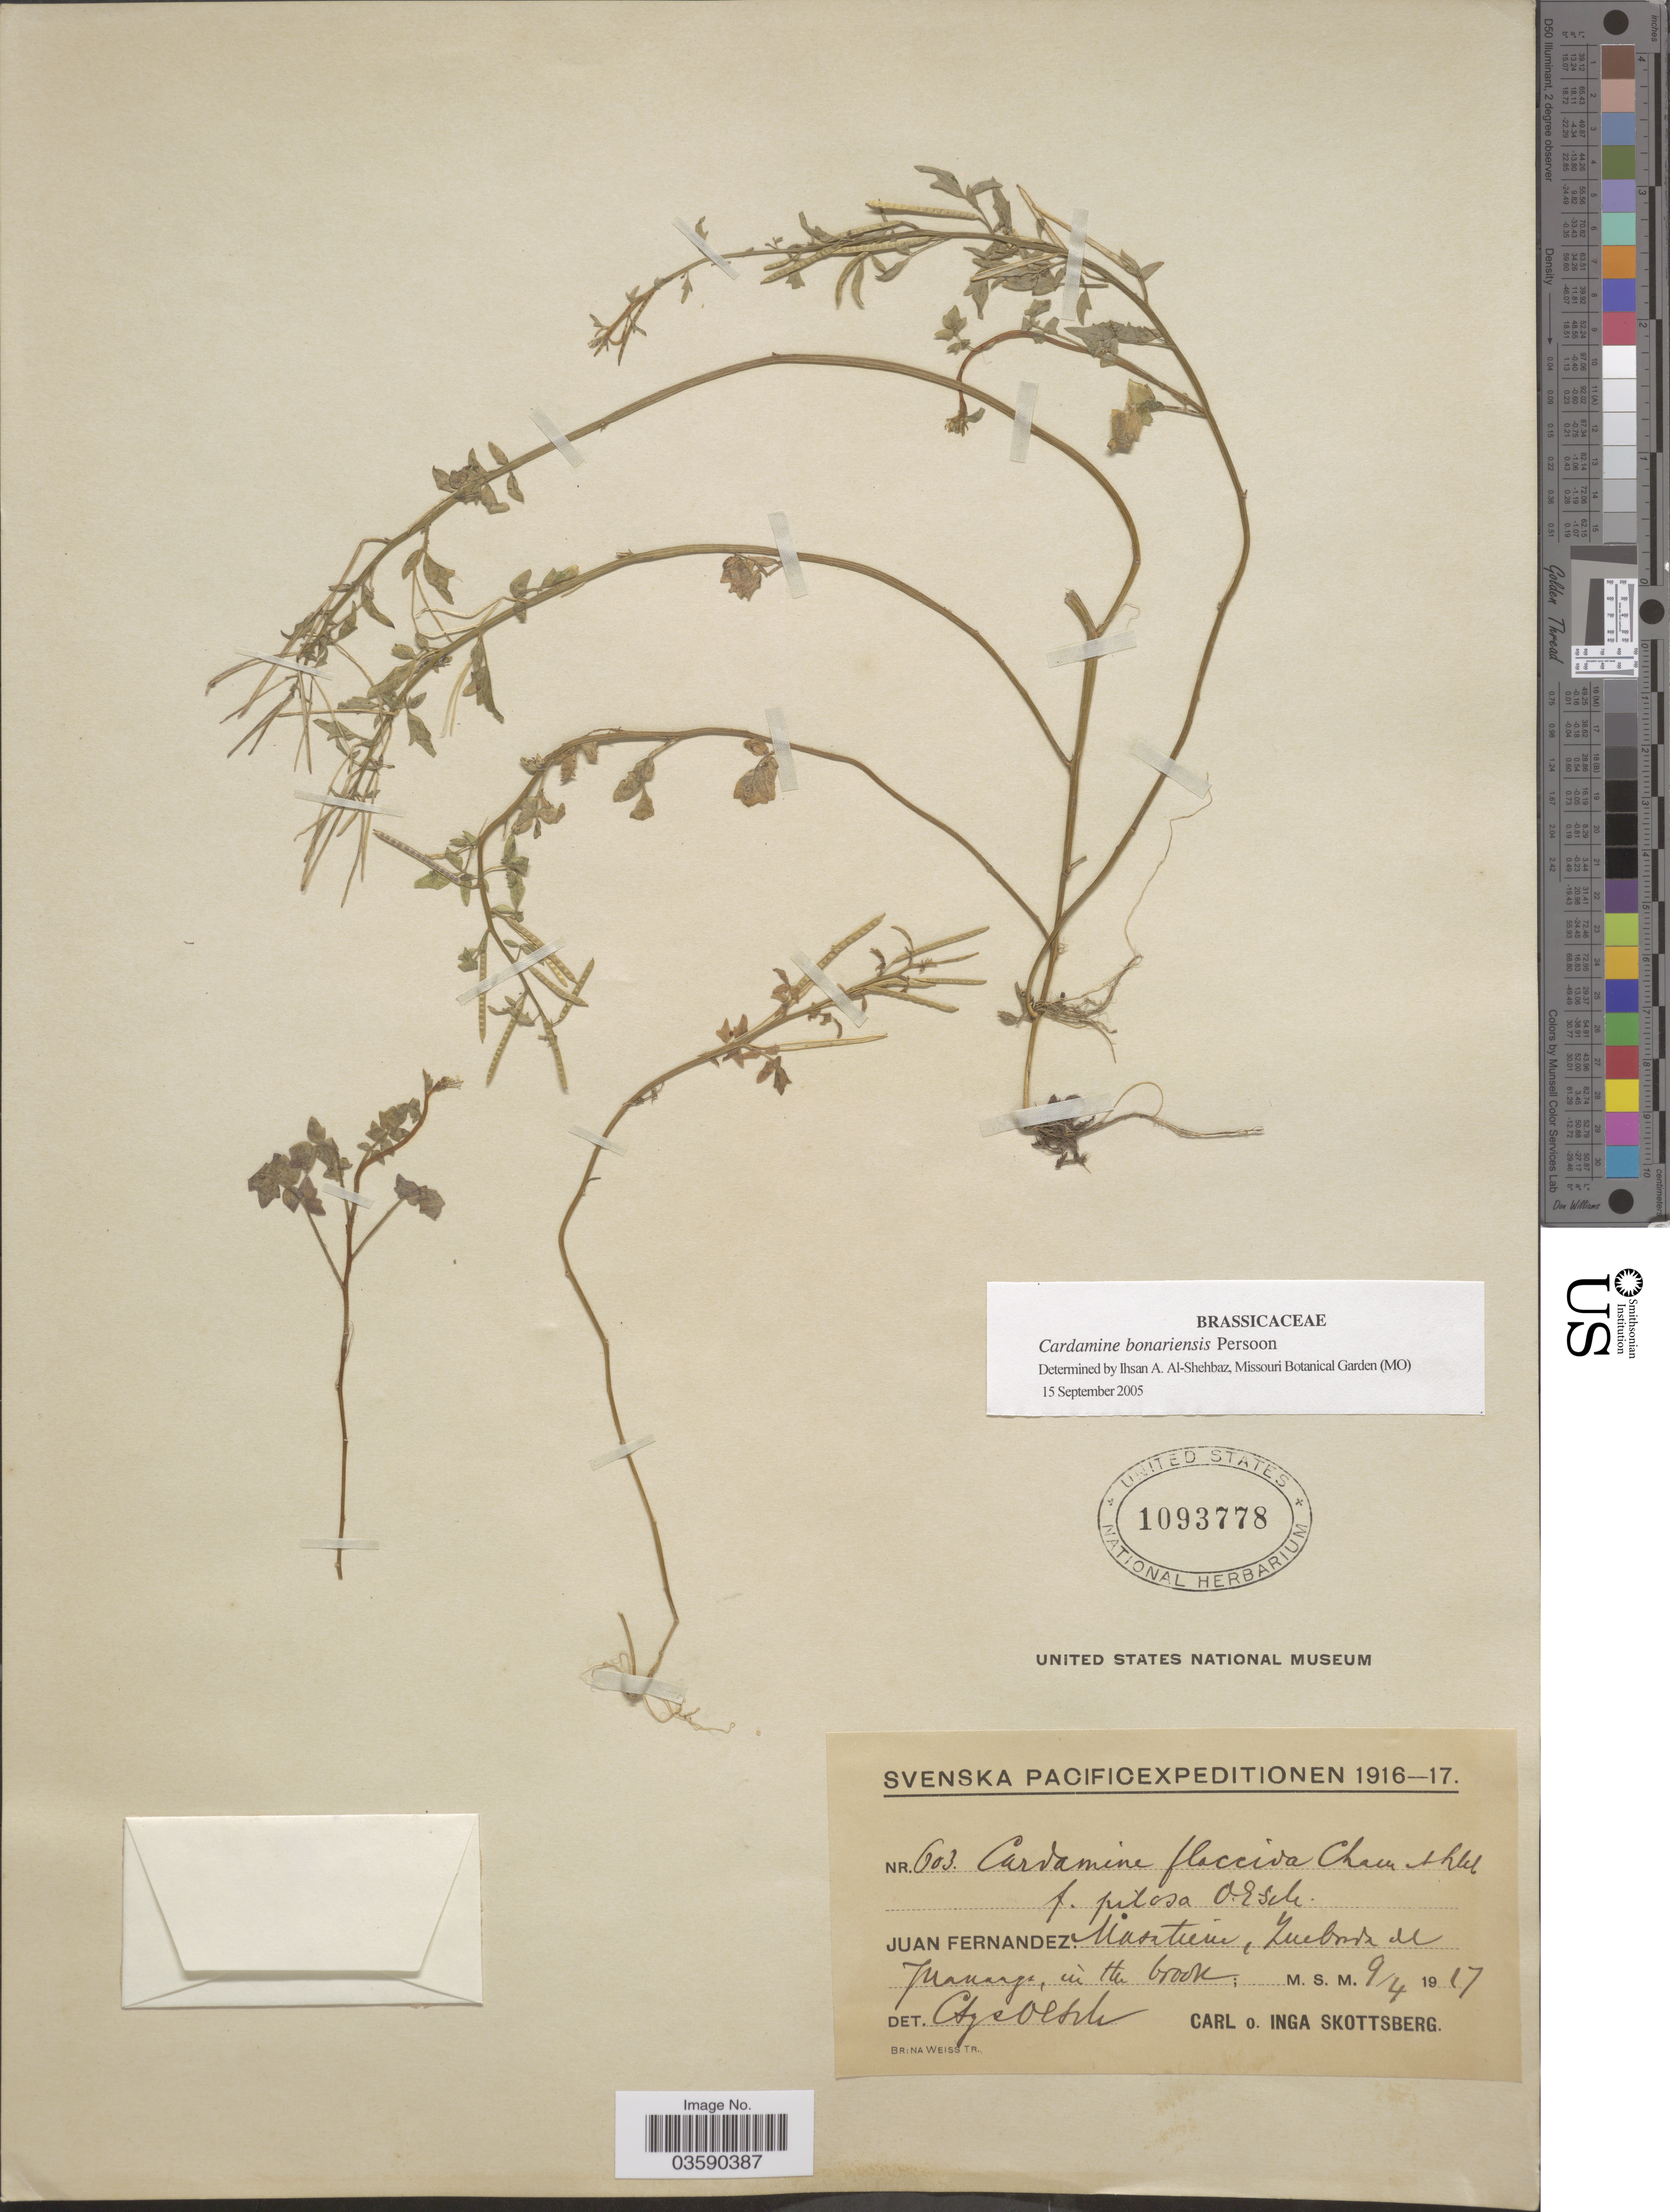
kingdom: Plantae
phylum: Tracheophyta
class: Magnoliopsida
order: Brassicales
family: Brassicaceae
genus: Cardamine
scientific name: Cardamine bonariensis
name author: Pers.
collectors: C. Skottsberg & I. Skottsberg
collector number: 603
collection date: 1917-04-09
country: Chile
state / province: Valparaíso (V)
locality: Juan Fernandez: Masatierra, Quebrada de Juanango, in the brook.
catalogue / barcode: US 1093778